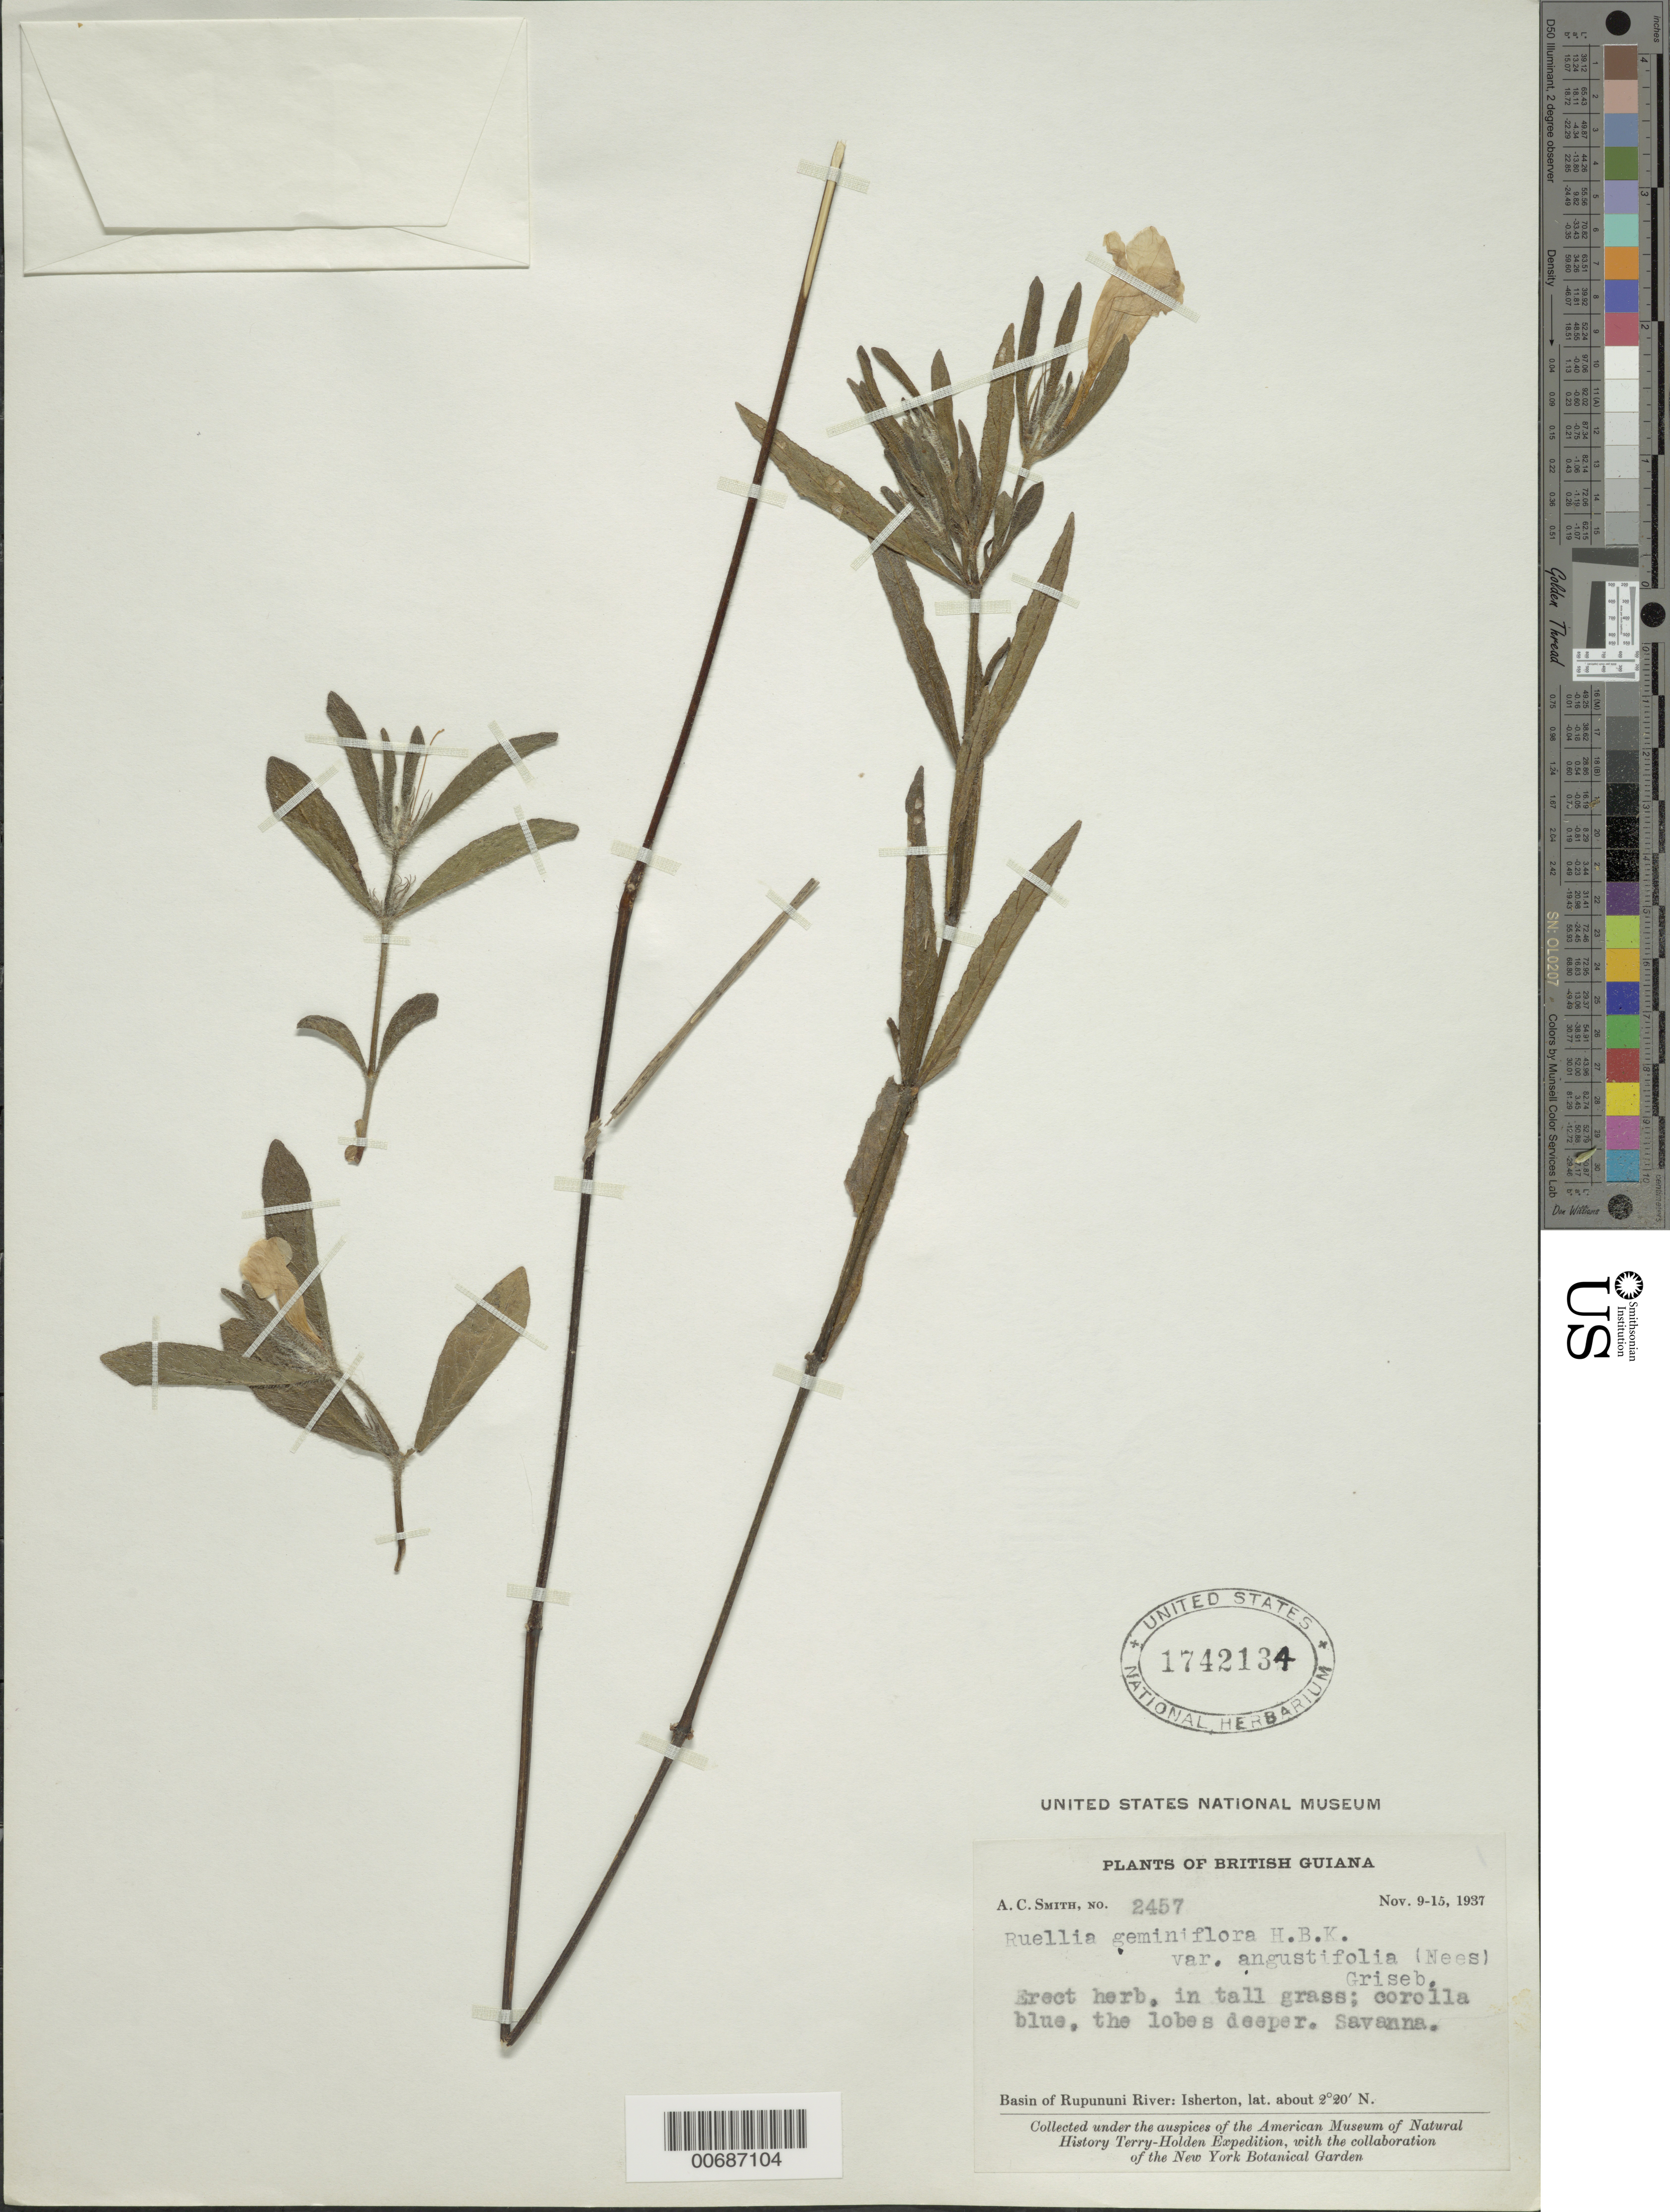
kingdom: Plantae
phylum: Tracheophyta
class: Magnoliopsida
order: Lamiales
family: Acanthaceae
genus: Ruellia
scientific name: Ruellia geminiflora var. angustifolia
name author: (Nees) Griseb.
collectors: A. C. Smith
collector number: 2457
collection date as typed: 9-Nov-37 to 15-Nov-37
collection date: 1937-11-09/1937-11-15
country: Guyana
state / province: U. Takutu-U. Essequibo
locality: Isherton, basin of Rupununi River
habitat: Savanna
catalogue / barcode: US 1743134